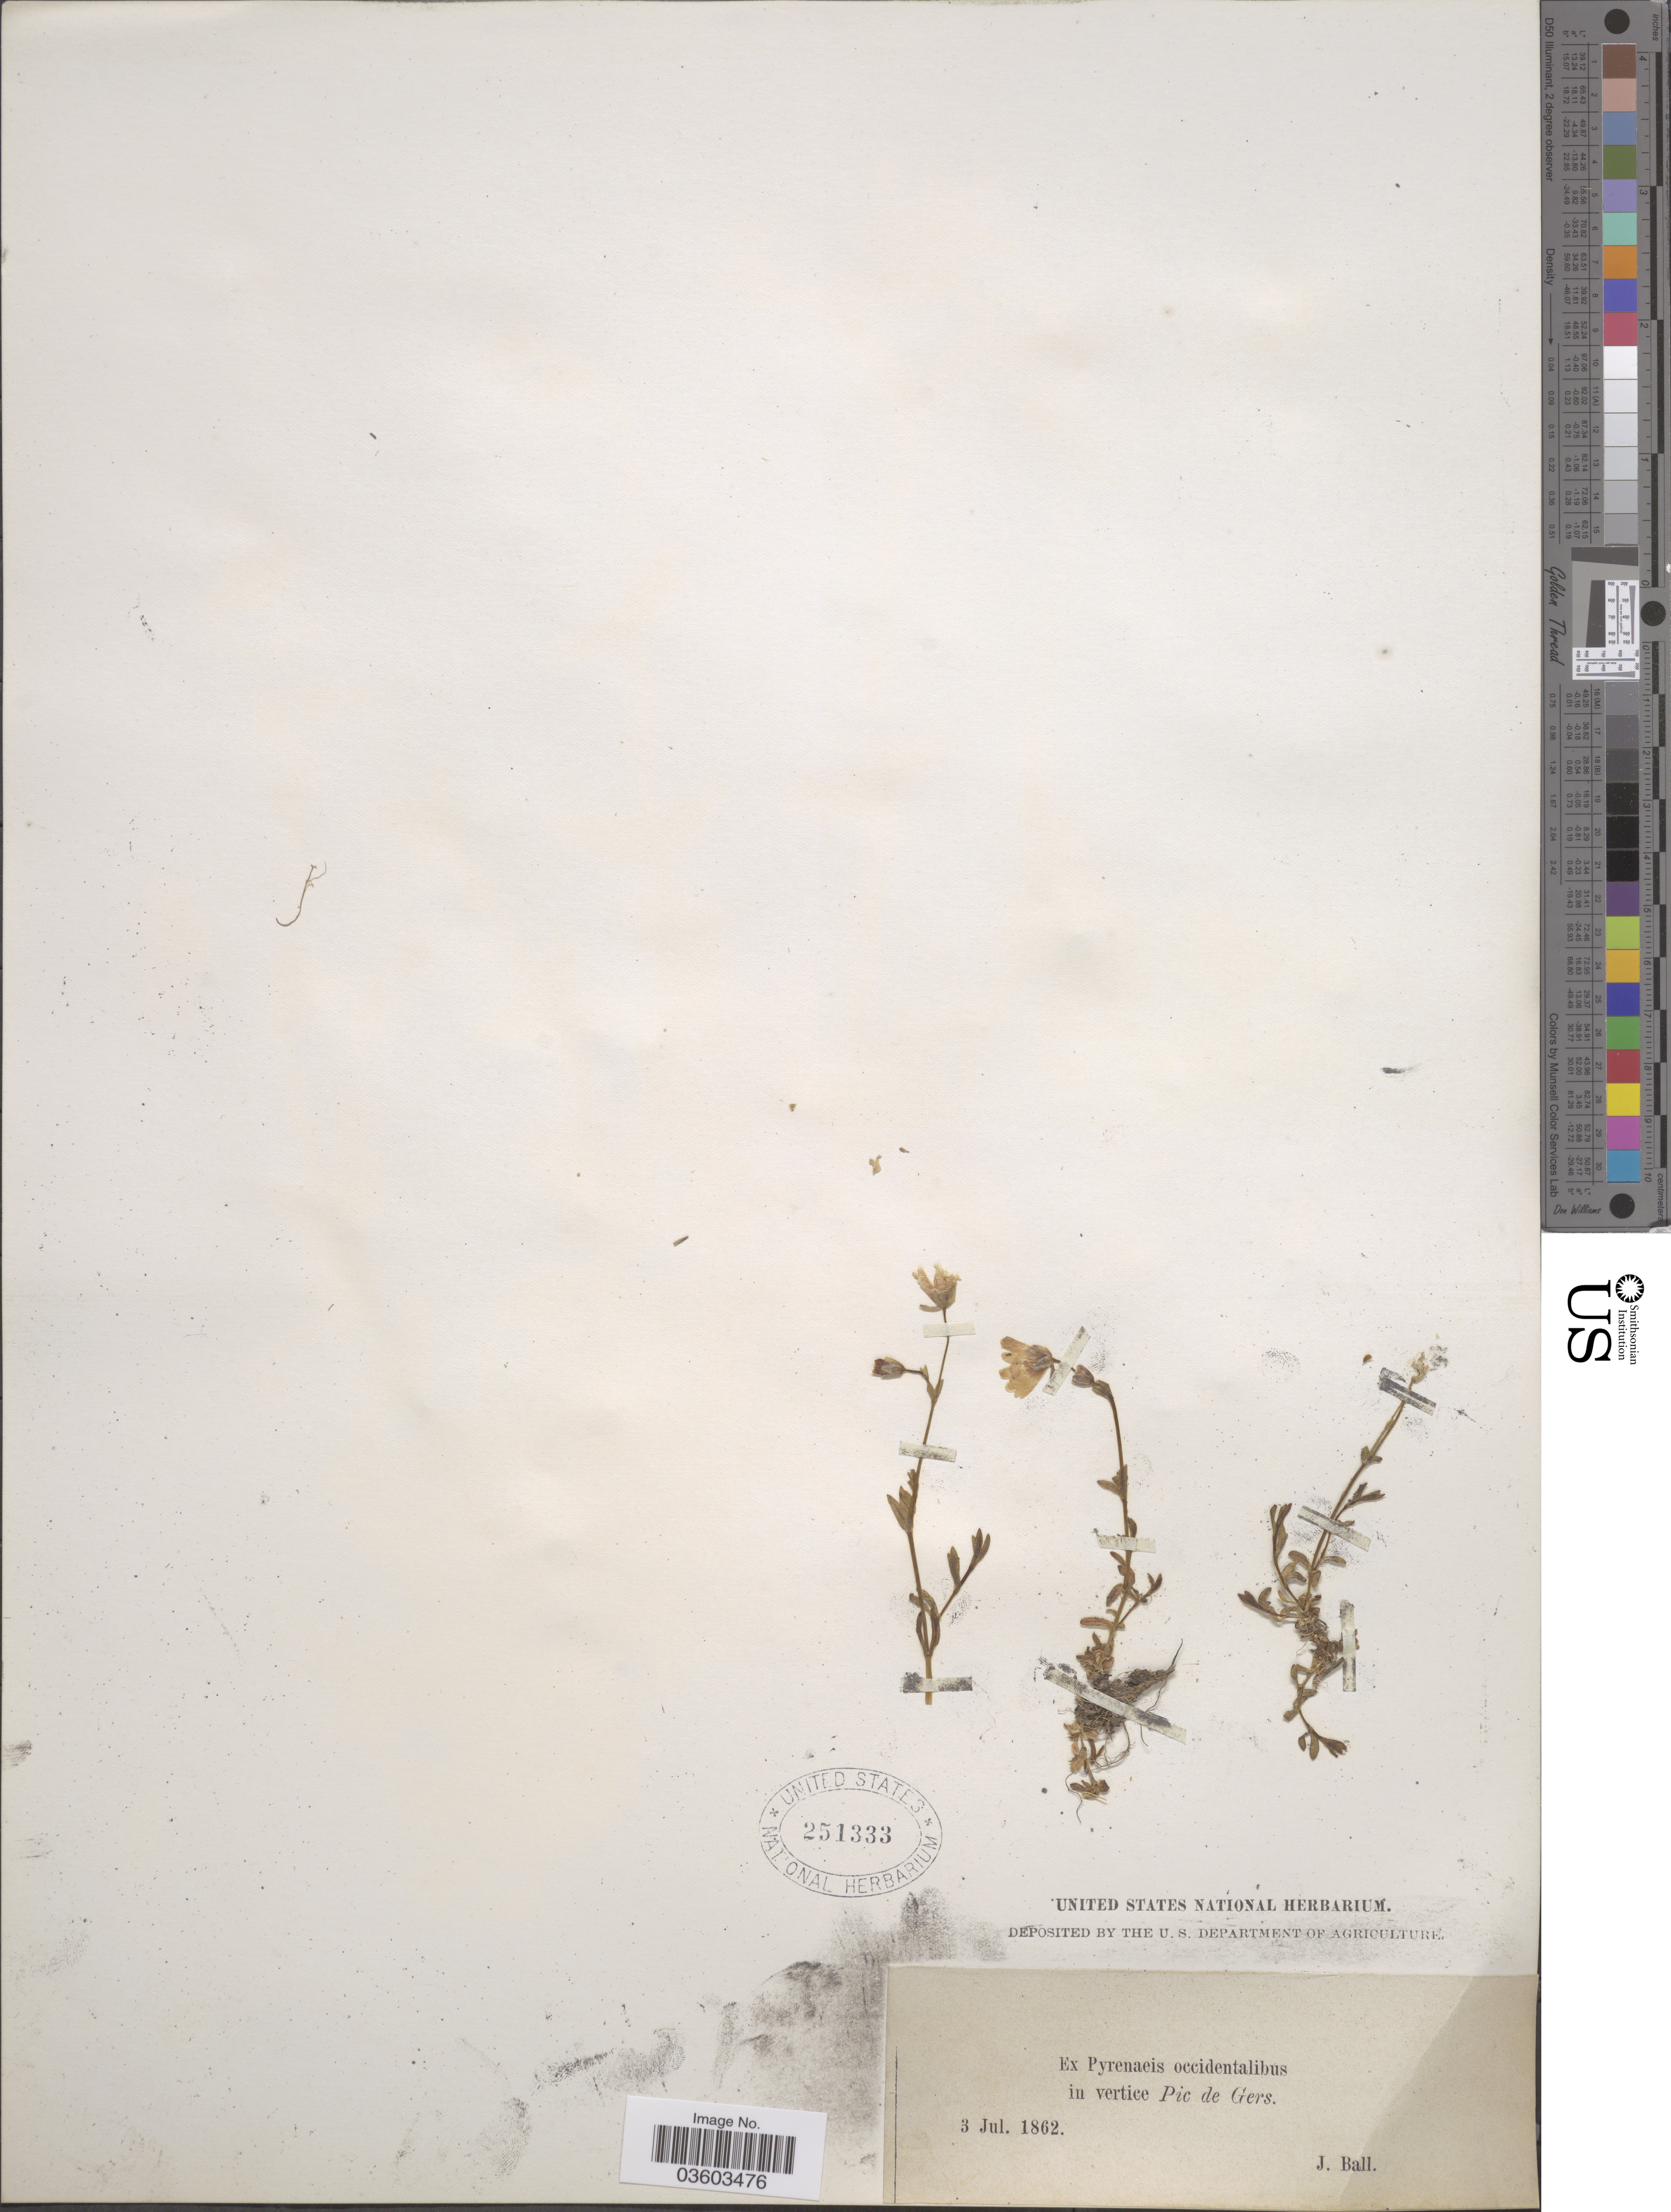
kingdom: Plantae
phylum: Tracheophyta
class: Magnoliopsida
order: Caryophyllales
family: Caryophyllaceae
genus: Cerastium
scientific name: Cerastium sp.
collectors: J. Ball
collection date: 1862-07-03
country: France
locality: Ex Pyrenaeis occidentalibus in vertice Pic de Gers.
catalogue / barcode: US 251333